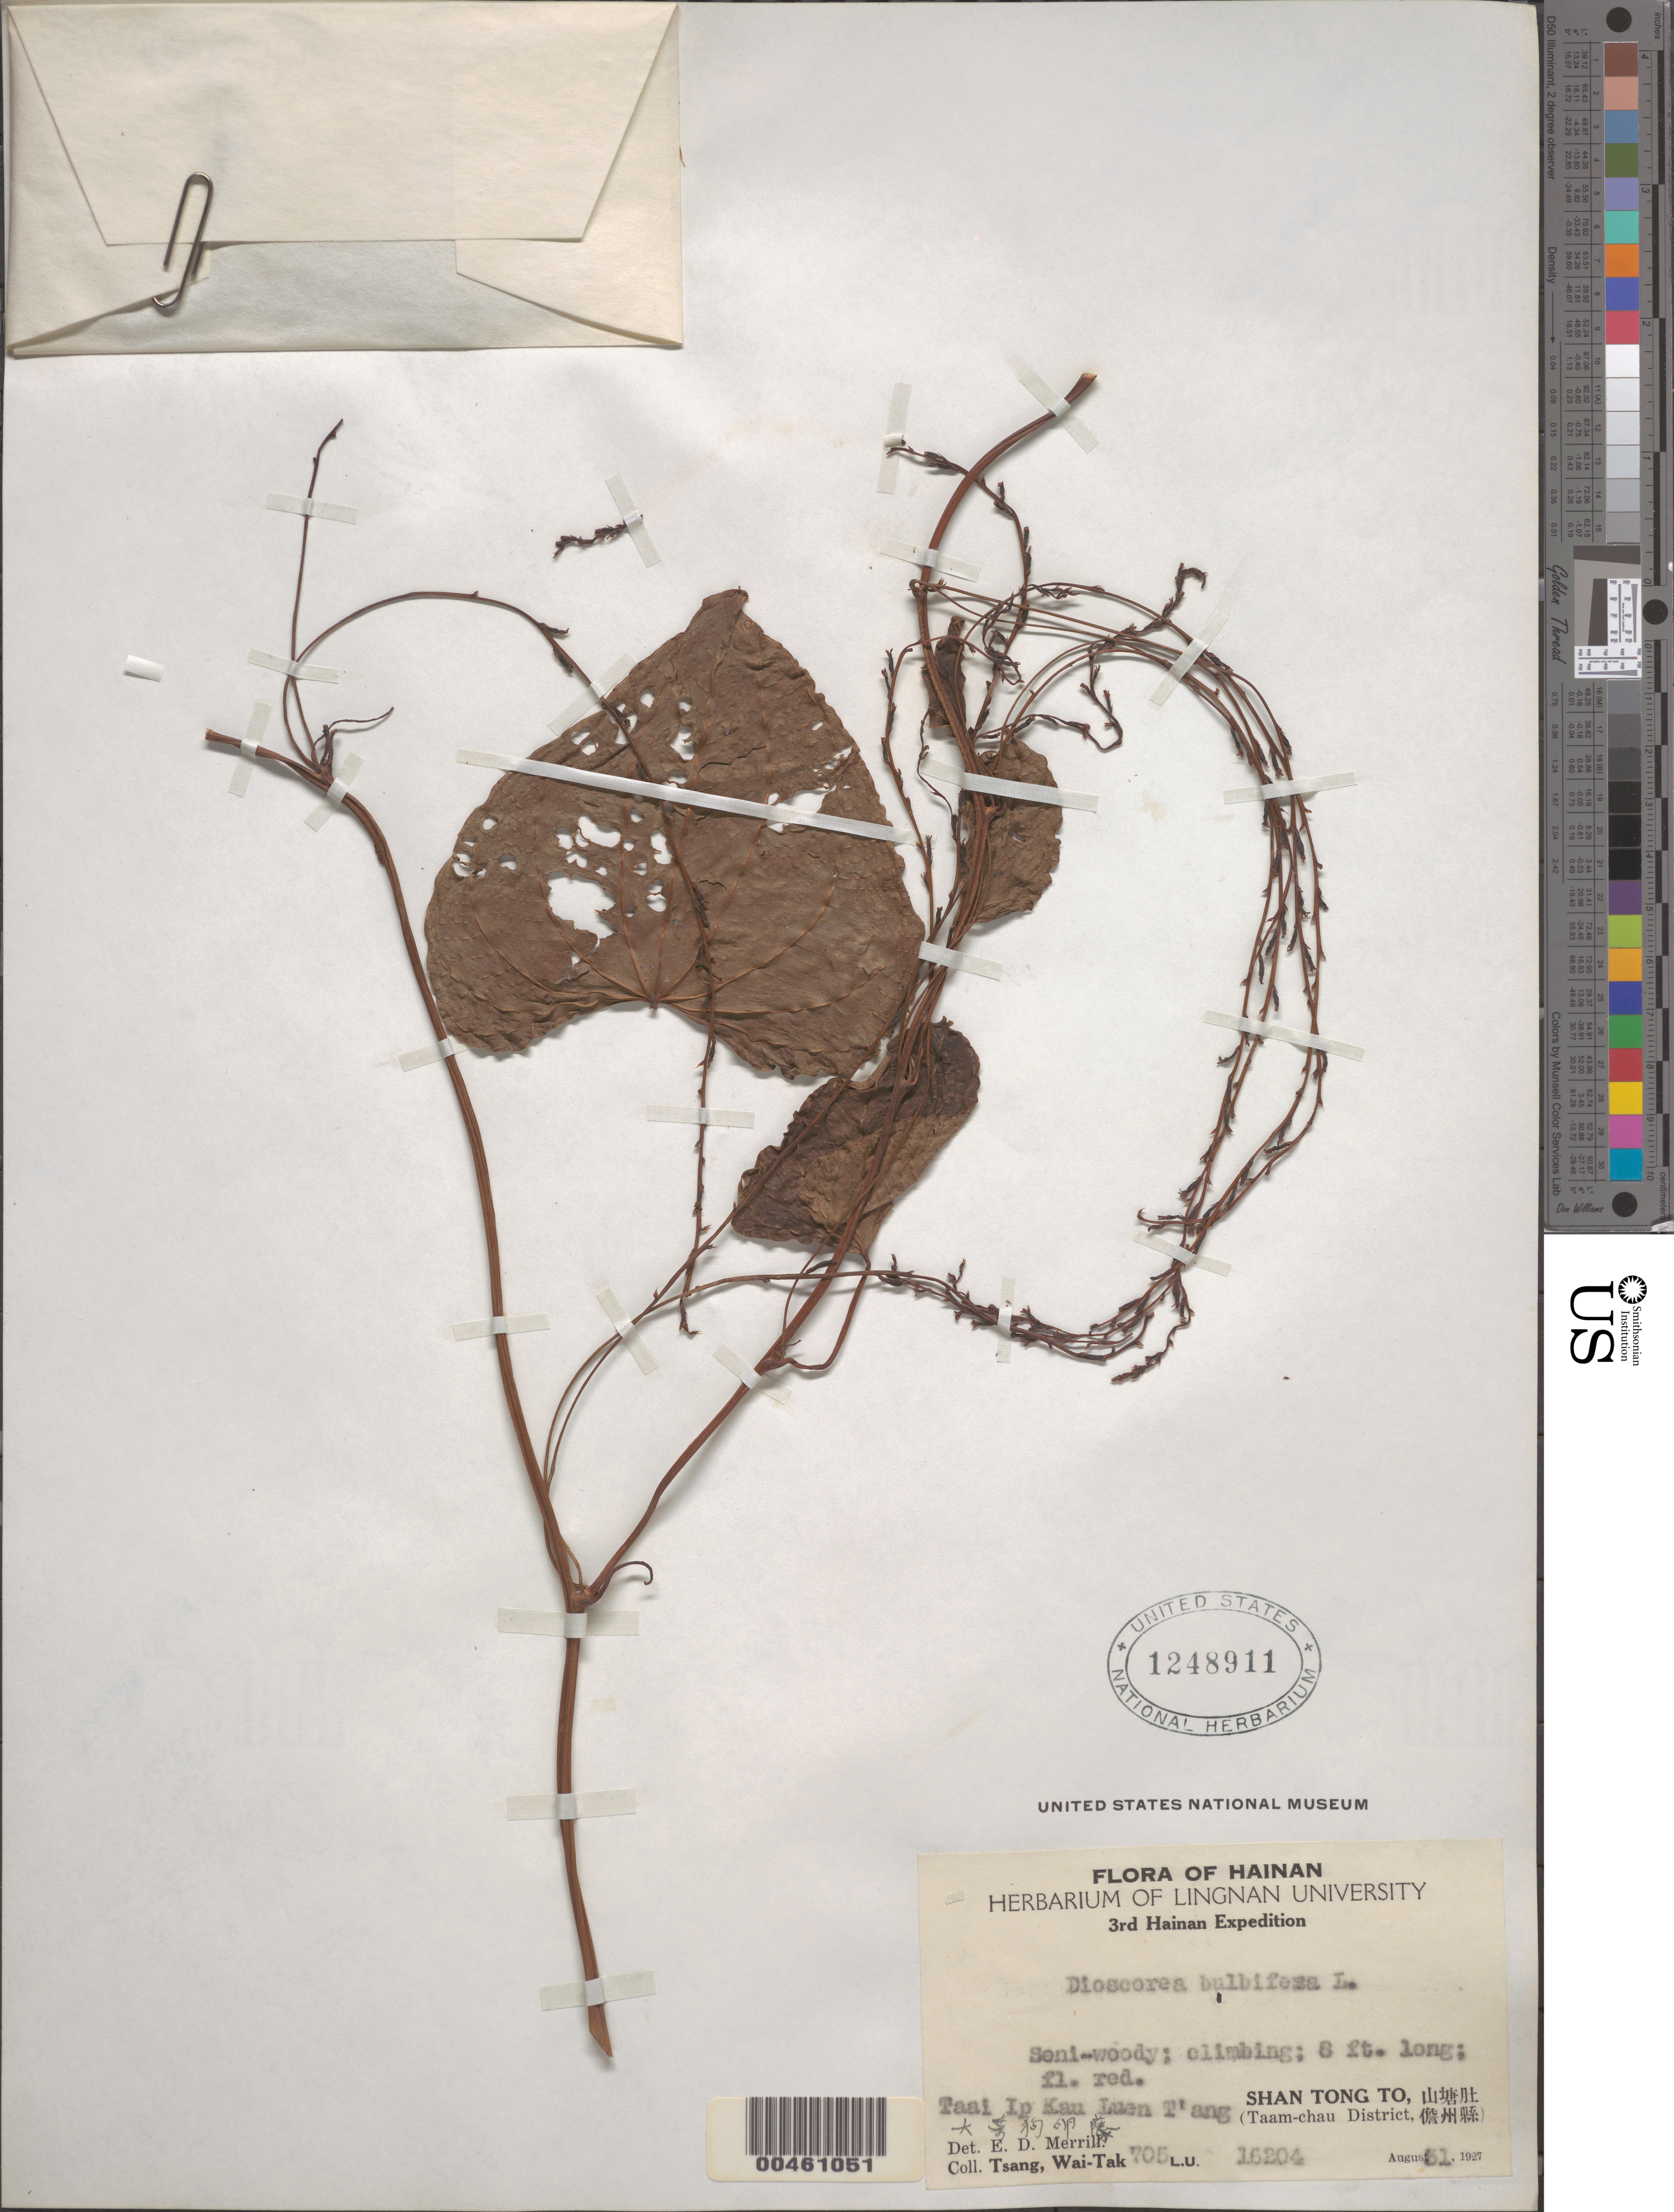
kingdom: Plantae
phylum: Tracheophyta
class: Liliopsida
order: Dioscoreales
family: Dioscoreaceae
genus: Dioscorea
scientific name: Dioscorea bulbifera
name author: L.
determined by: Merrill, Elmer D.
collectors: W. T. Tsang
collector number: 705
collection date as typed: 31 Aug 1927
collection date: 1927-08-31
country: China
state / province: Hainan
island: Hainan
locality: Shan Tong To, (Taam Chau District)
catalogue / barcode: US 1248911